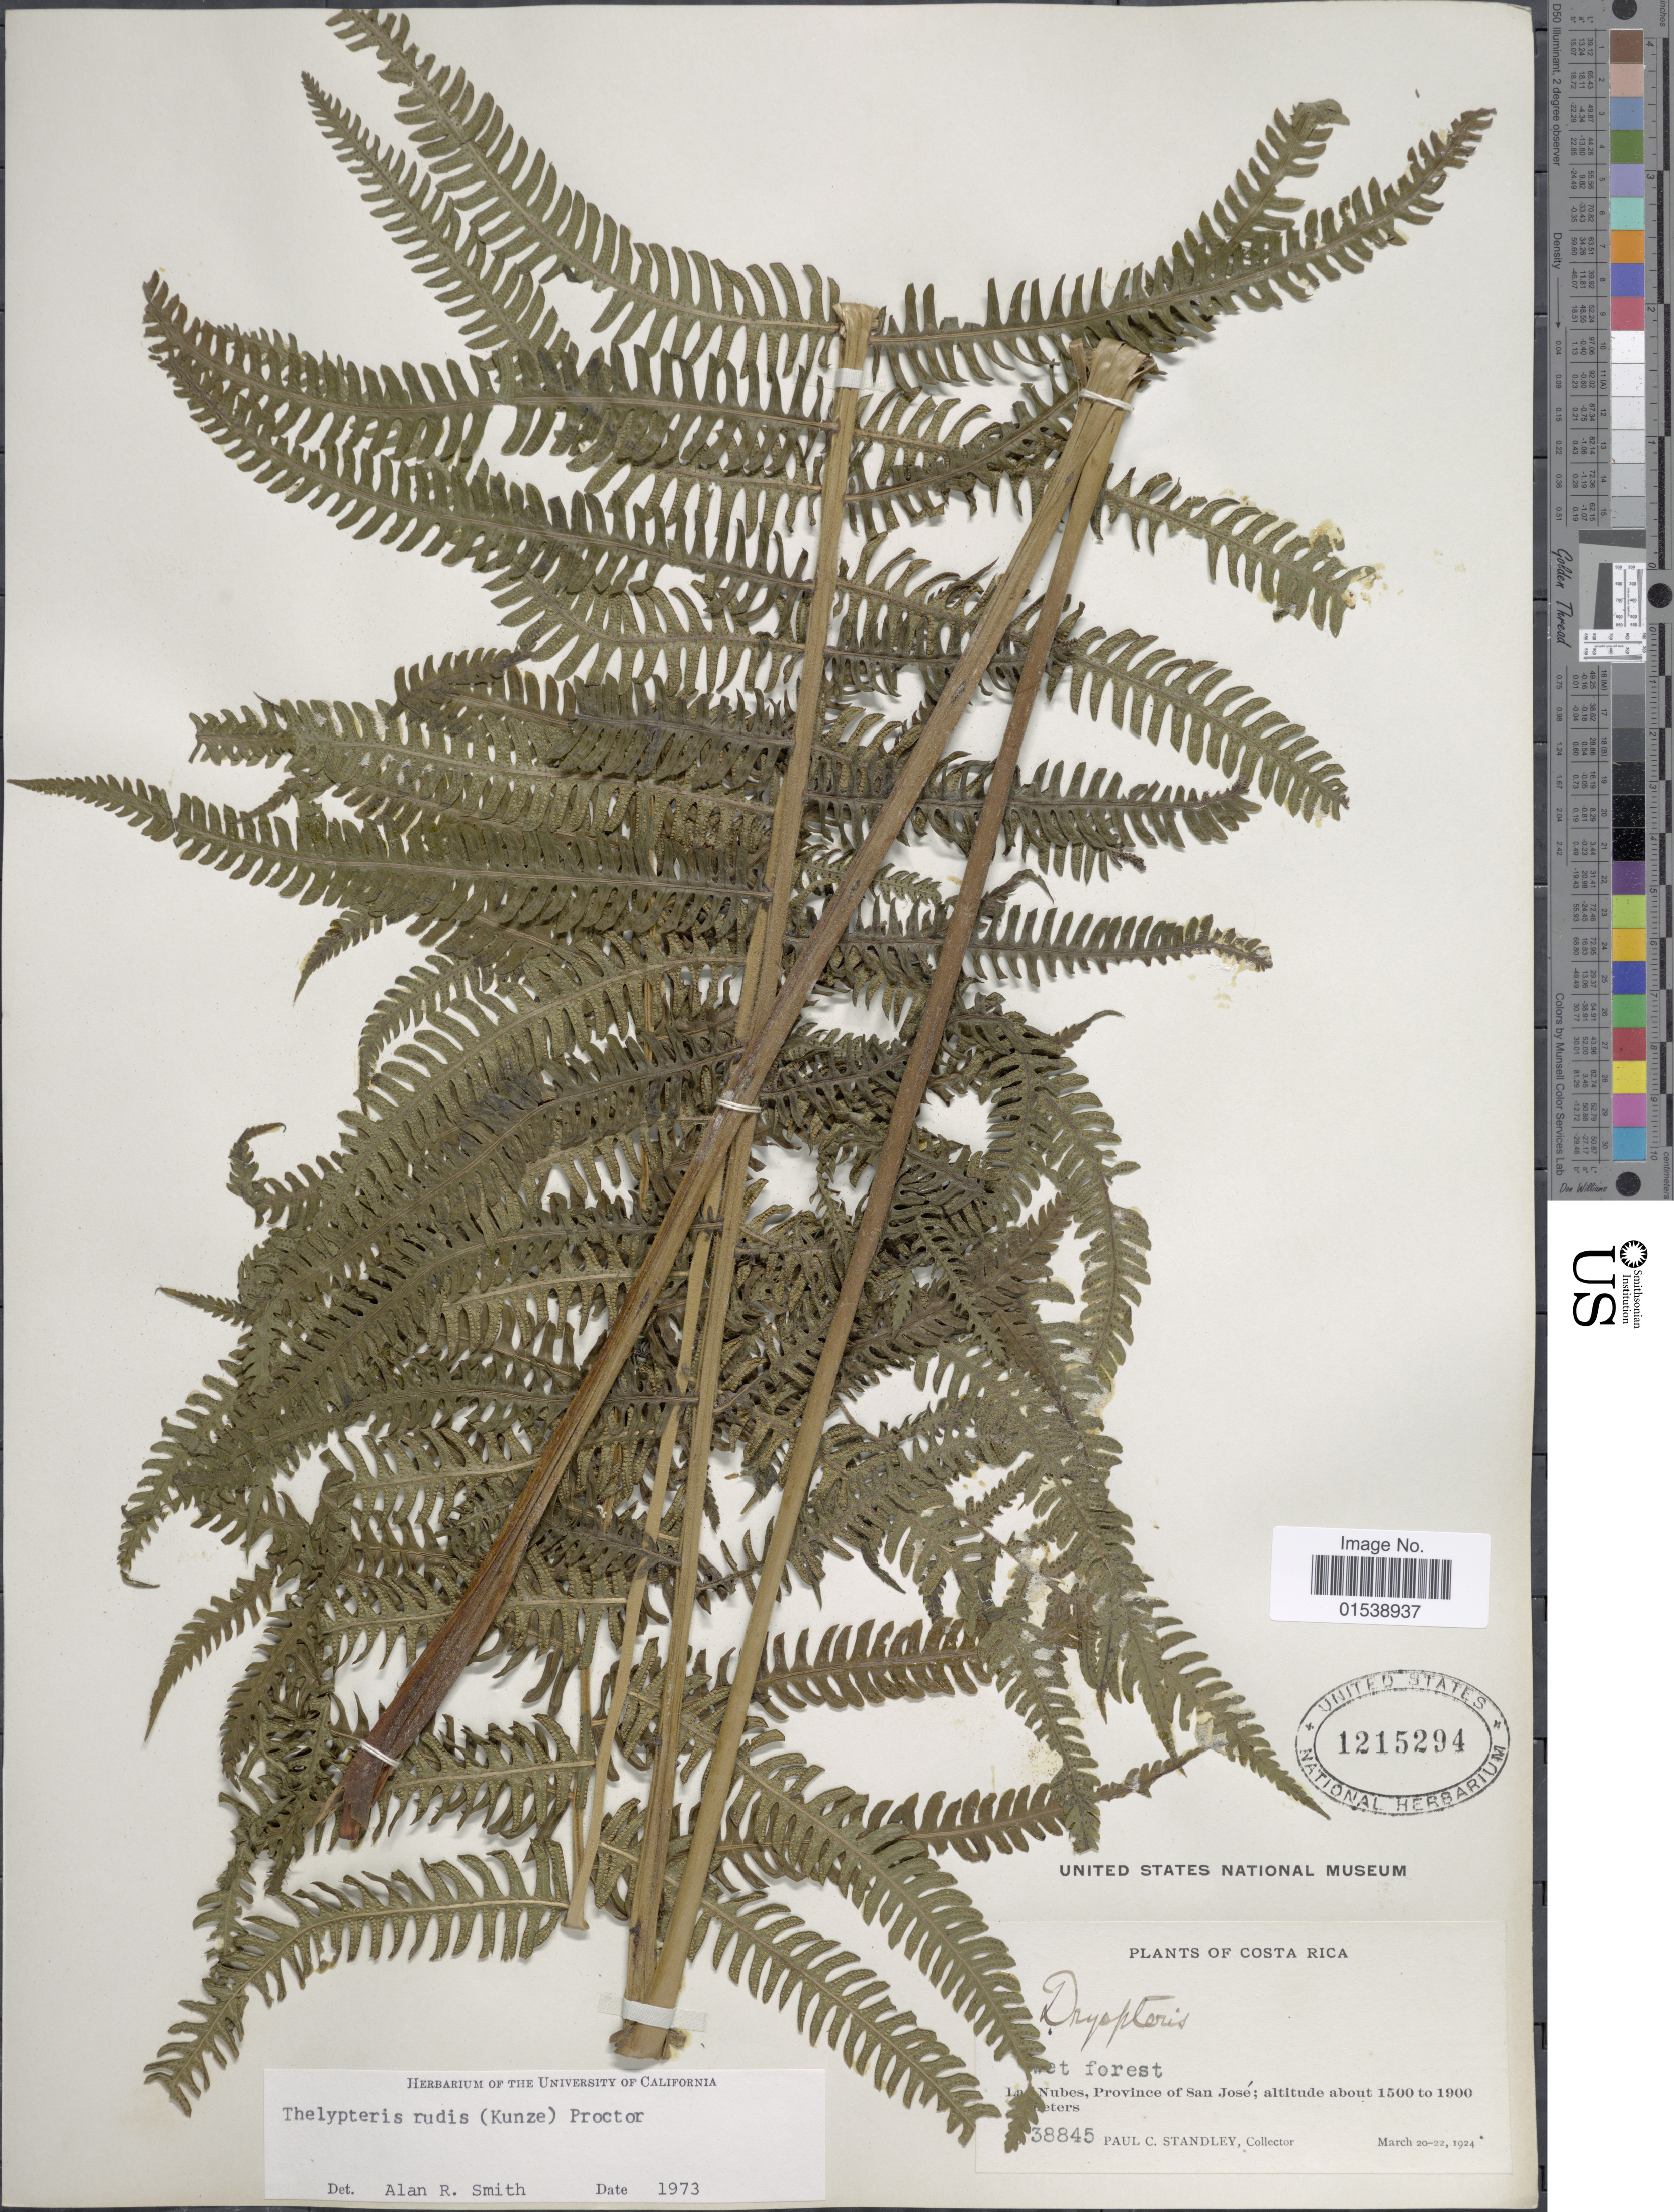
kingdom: Plantae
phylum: Tracheophyta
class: Polypodiopsida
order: Polypodiales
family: Thelypteridaceae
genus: Amauropelta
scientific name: Amauropelta rudis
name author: (Kunze) Pic. Serm.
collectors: P. C. Standley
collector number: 38845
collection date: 1924-03-20/1924-03-22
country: Costa Rica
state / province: San José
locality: La Nubes, Province of San Jose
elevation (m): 1500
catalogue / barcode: US 1215294